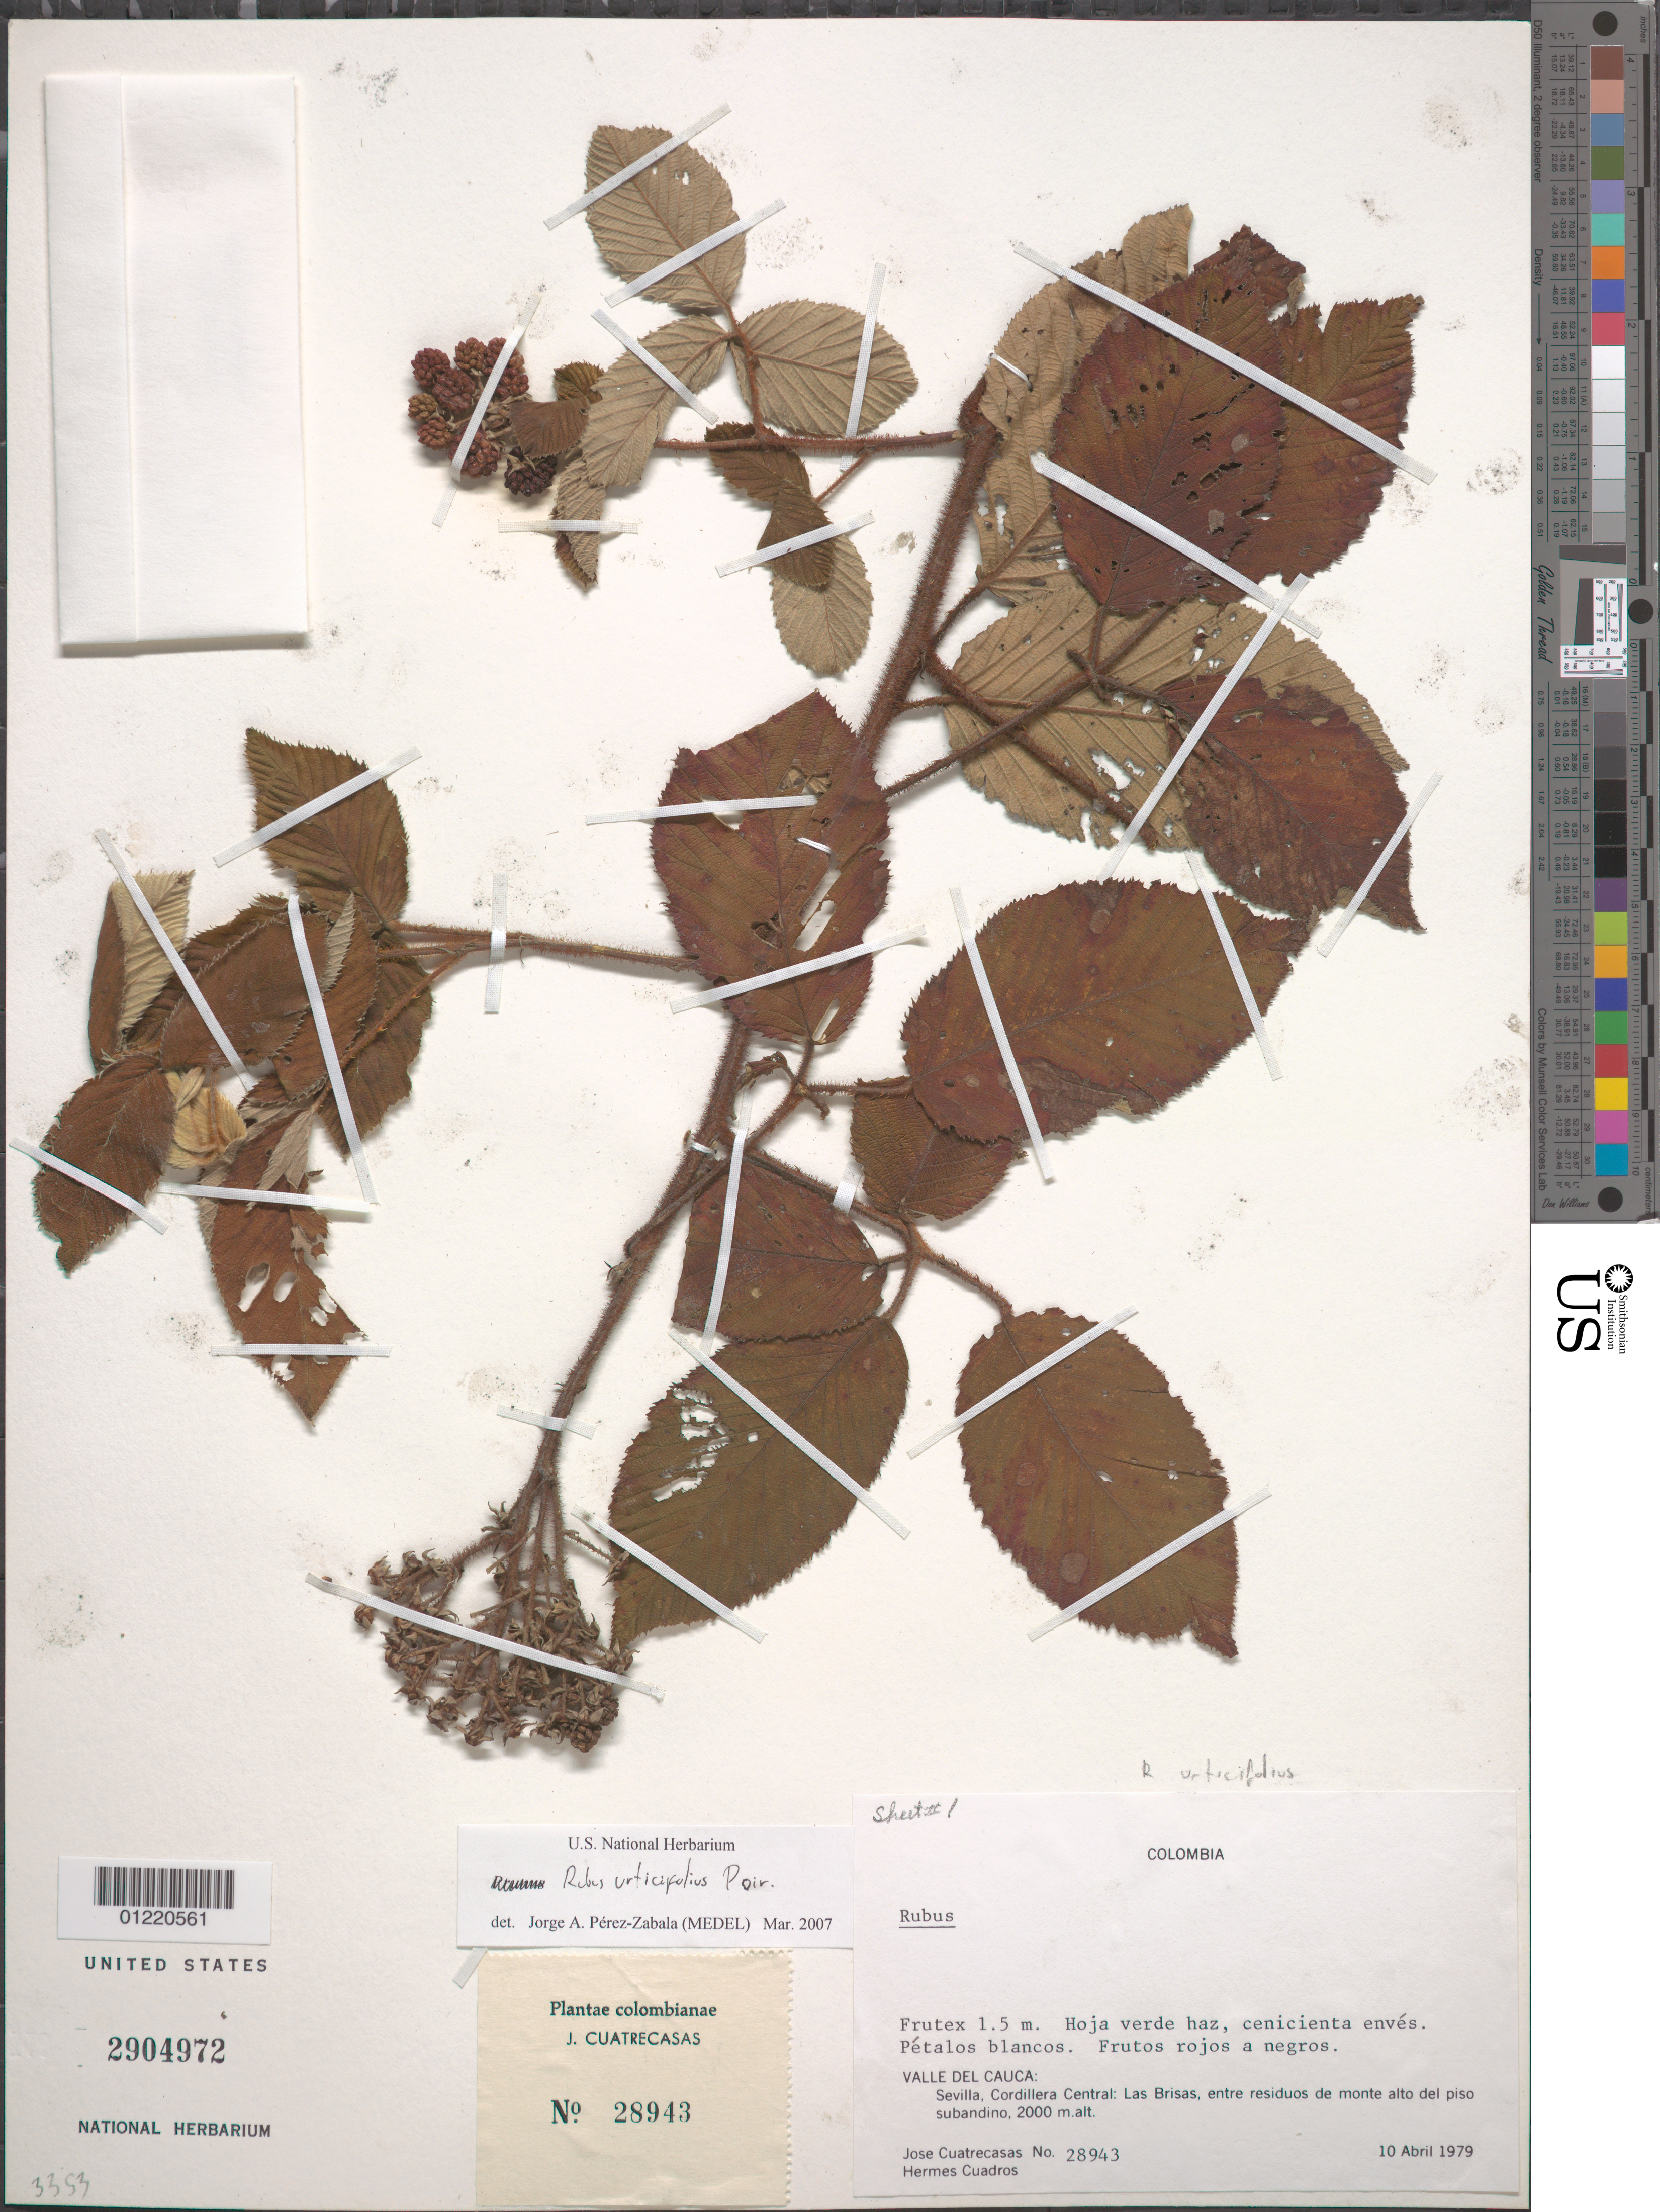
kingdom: Plantae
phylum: Tracheophyta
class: Magnoliopsida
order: Rosales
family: Rosaceae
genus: Rubus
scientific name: Rubus urticifolius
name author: Poir.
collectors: J. Cuatrecasas & H. Cuadros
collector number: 28943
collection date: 1979-04-10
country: Colombia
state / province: Valle del Cauca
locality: Sevilla, Cordillera Central: Las Brisas, entre residuos de monte alto del piso subandino.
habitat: entre residuos de monte alto del piso subandino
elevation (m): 2000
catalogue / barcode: US 2904972